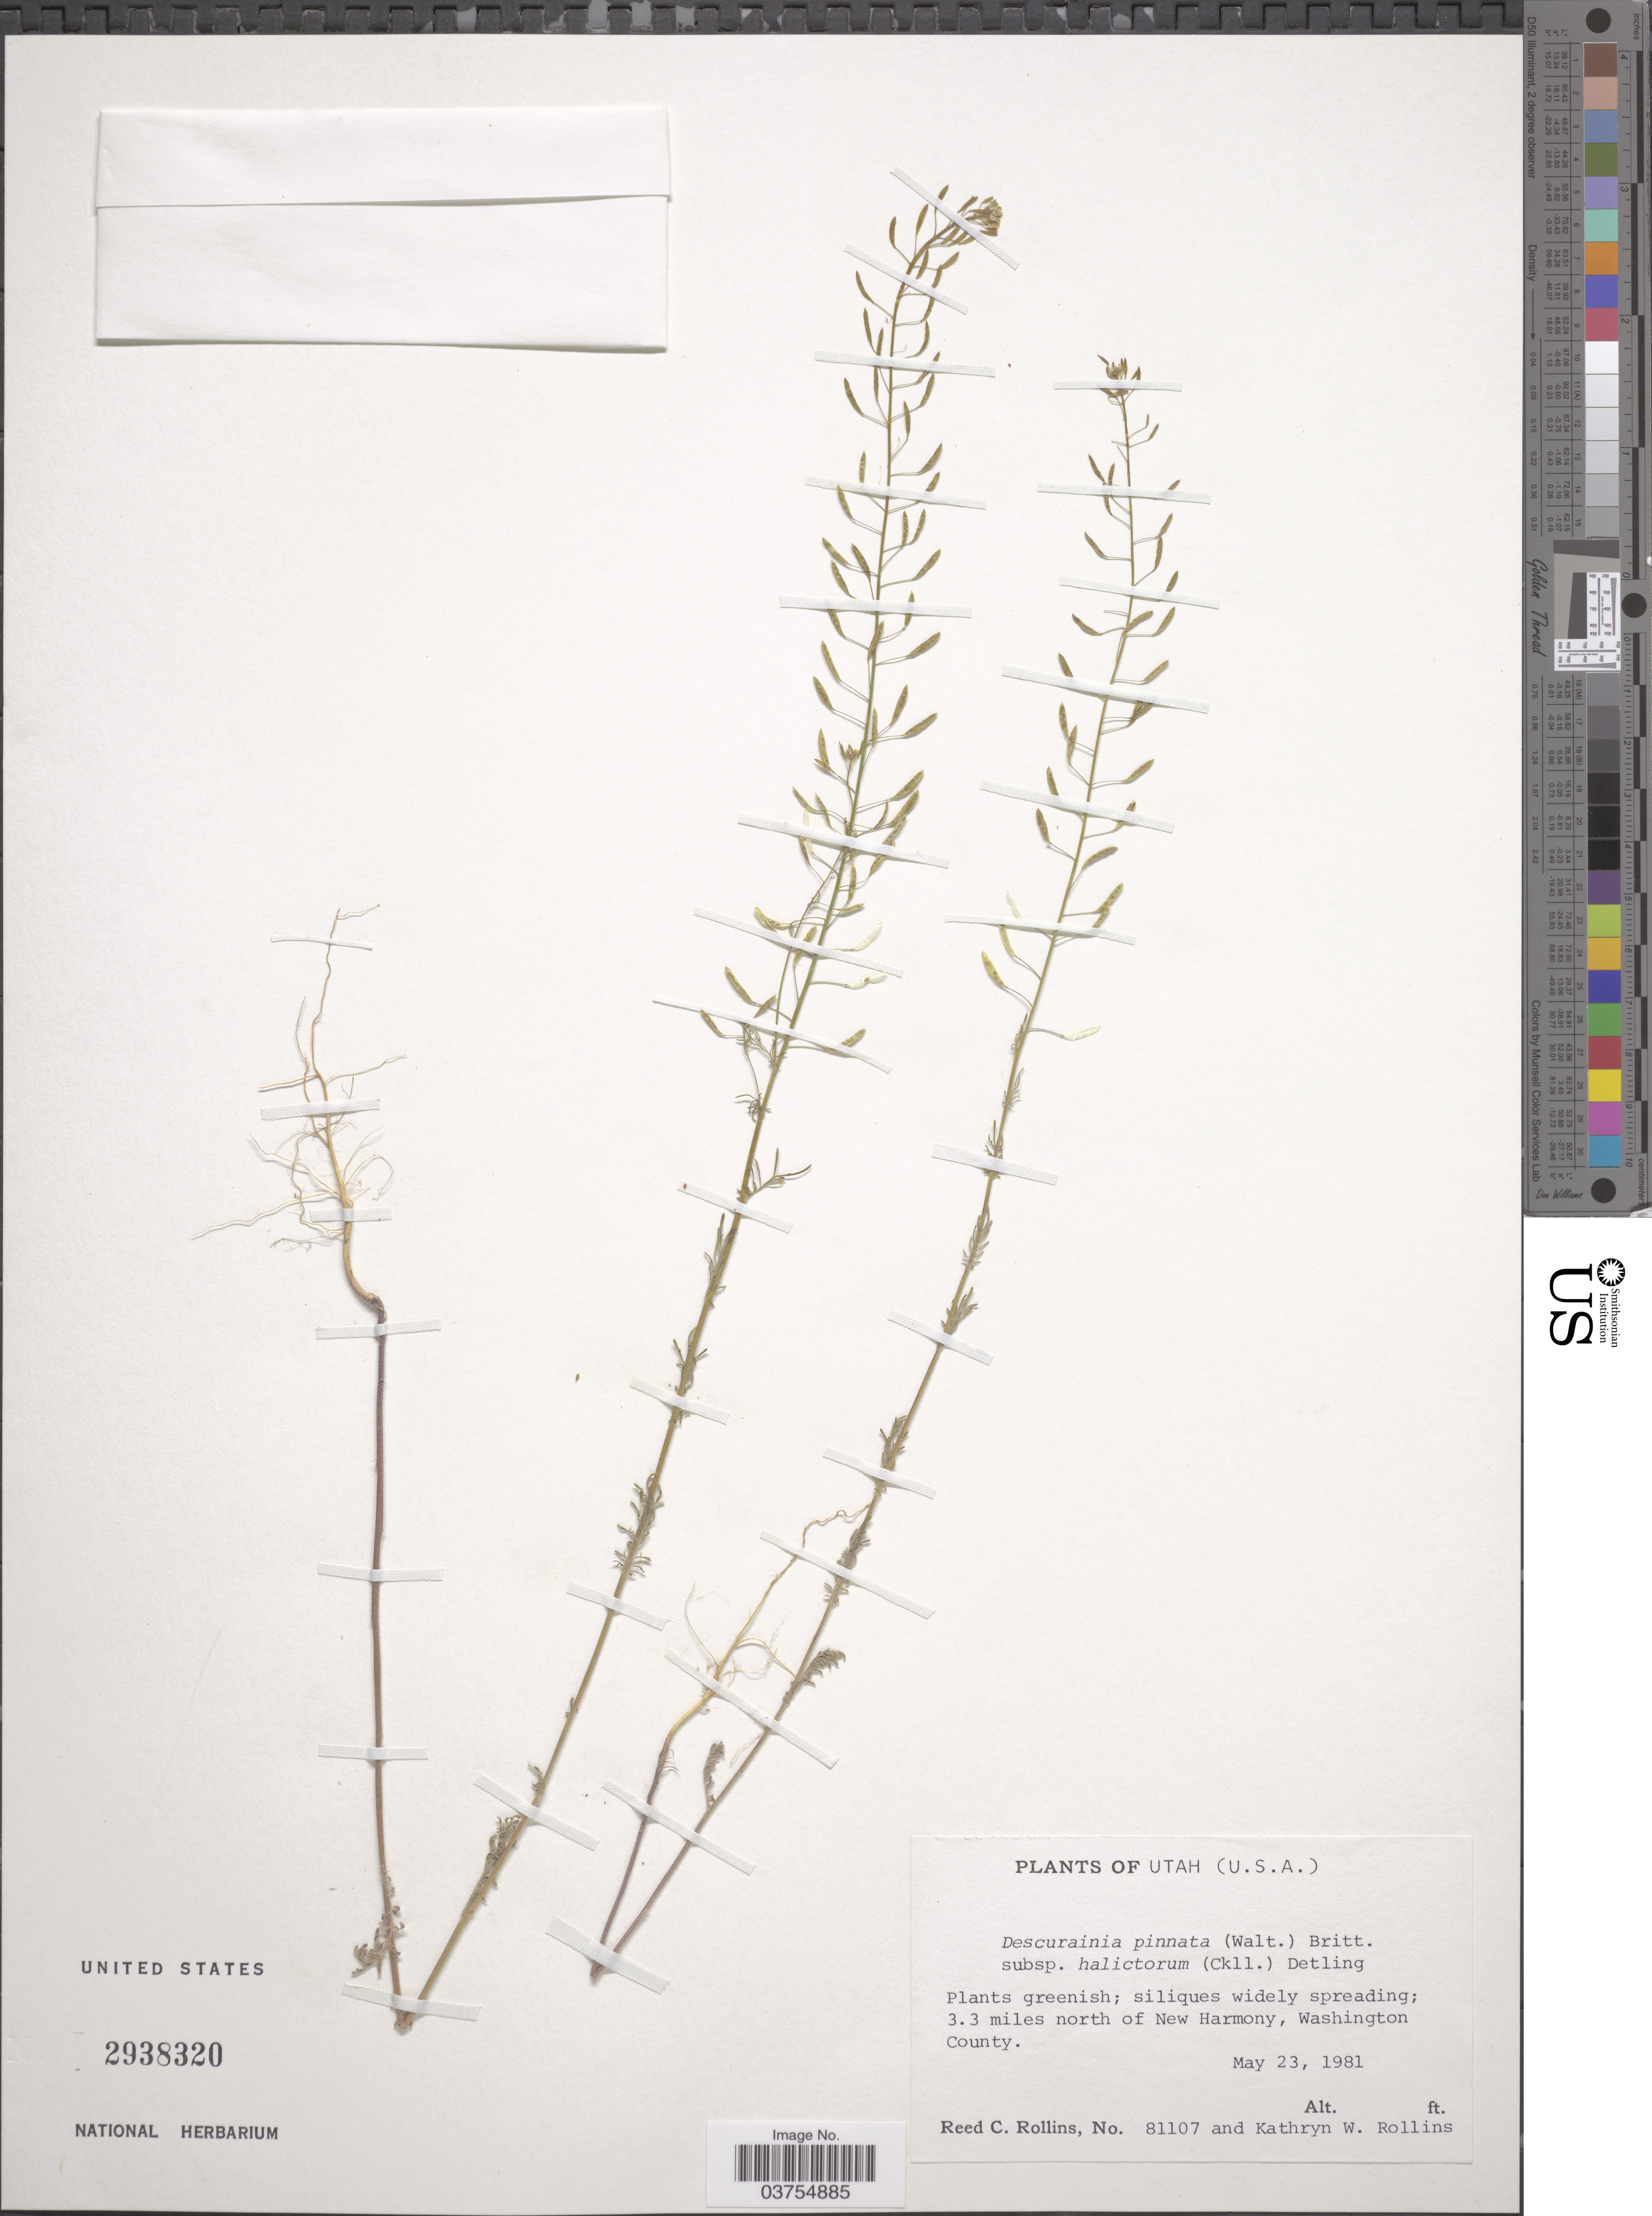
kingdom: Plantae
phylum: Tracheophyta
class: Magnoliopsida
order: Brassicales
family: Brassicaceae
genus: Descurainia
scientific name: Descurainia pinnata subsp. halictorum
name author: (Cockerell) Detling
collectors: R. C. Rollins & K. W. Rollins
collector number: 81107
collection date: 1981-05-23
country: United States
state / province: Utah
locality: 3.3 miles north of New Harmony, Washington County.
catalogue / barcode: US 2938320